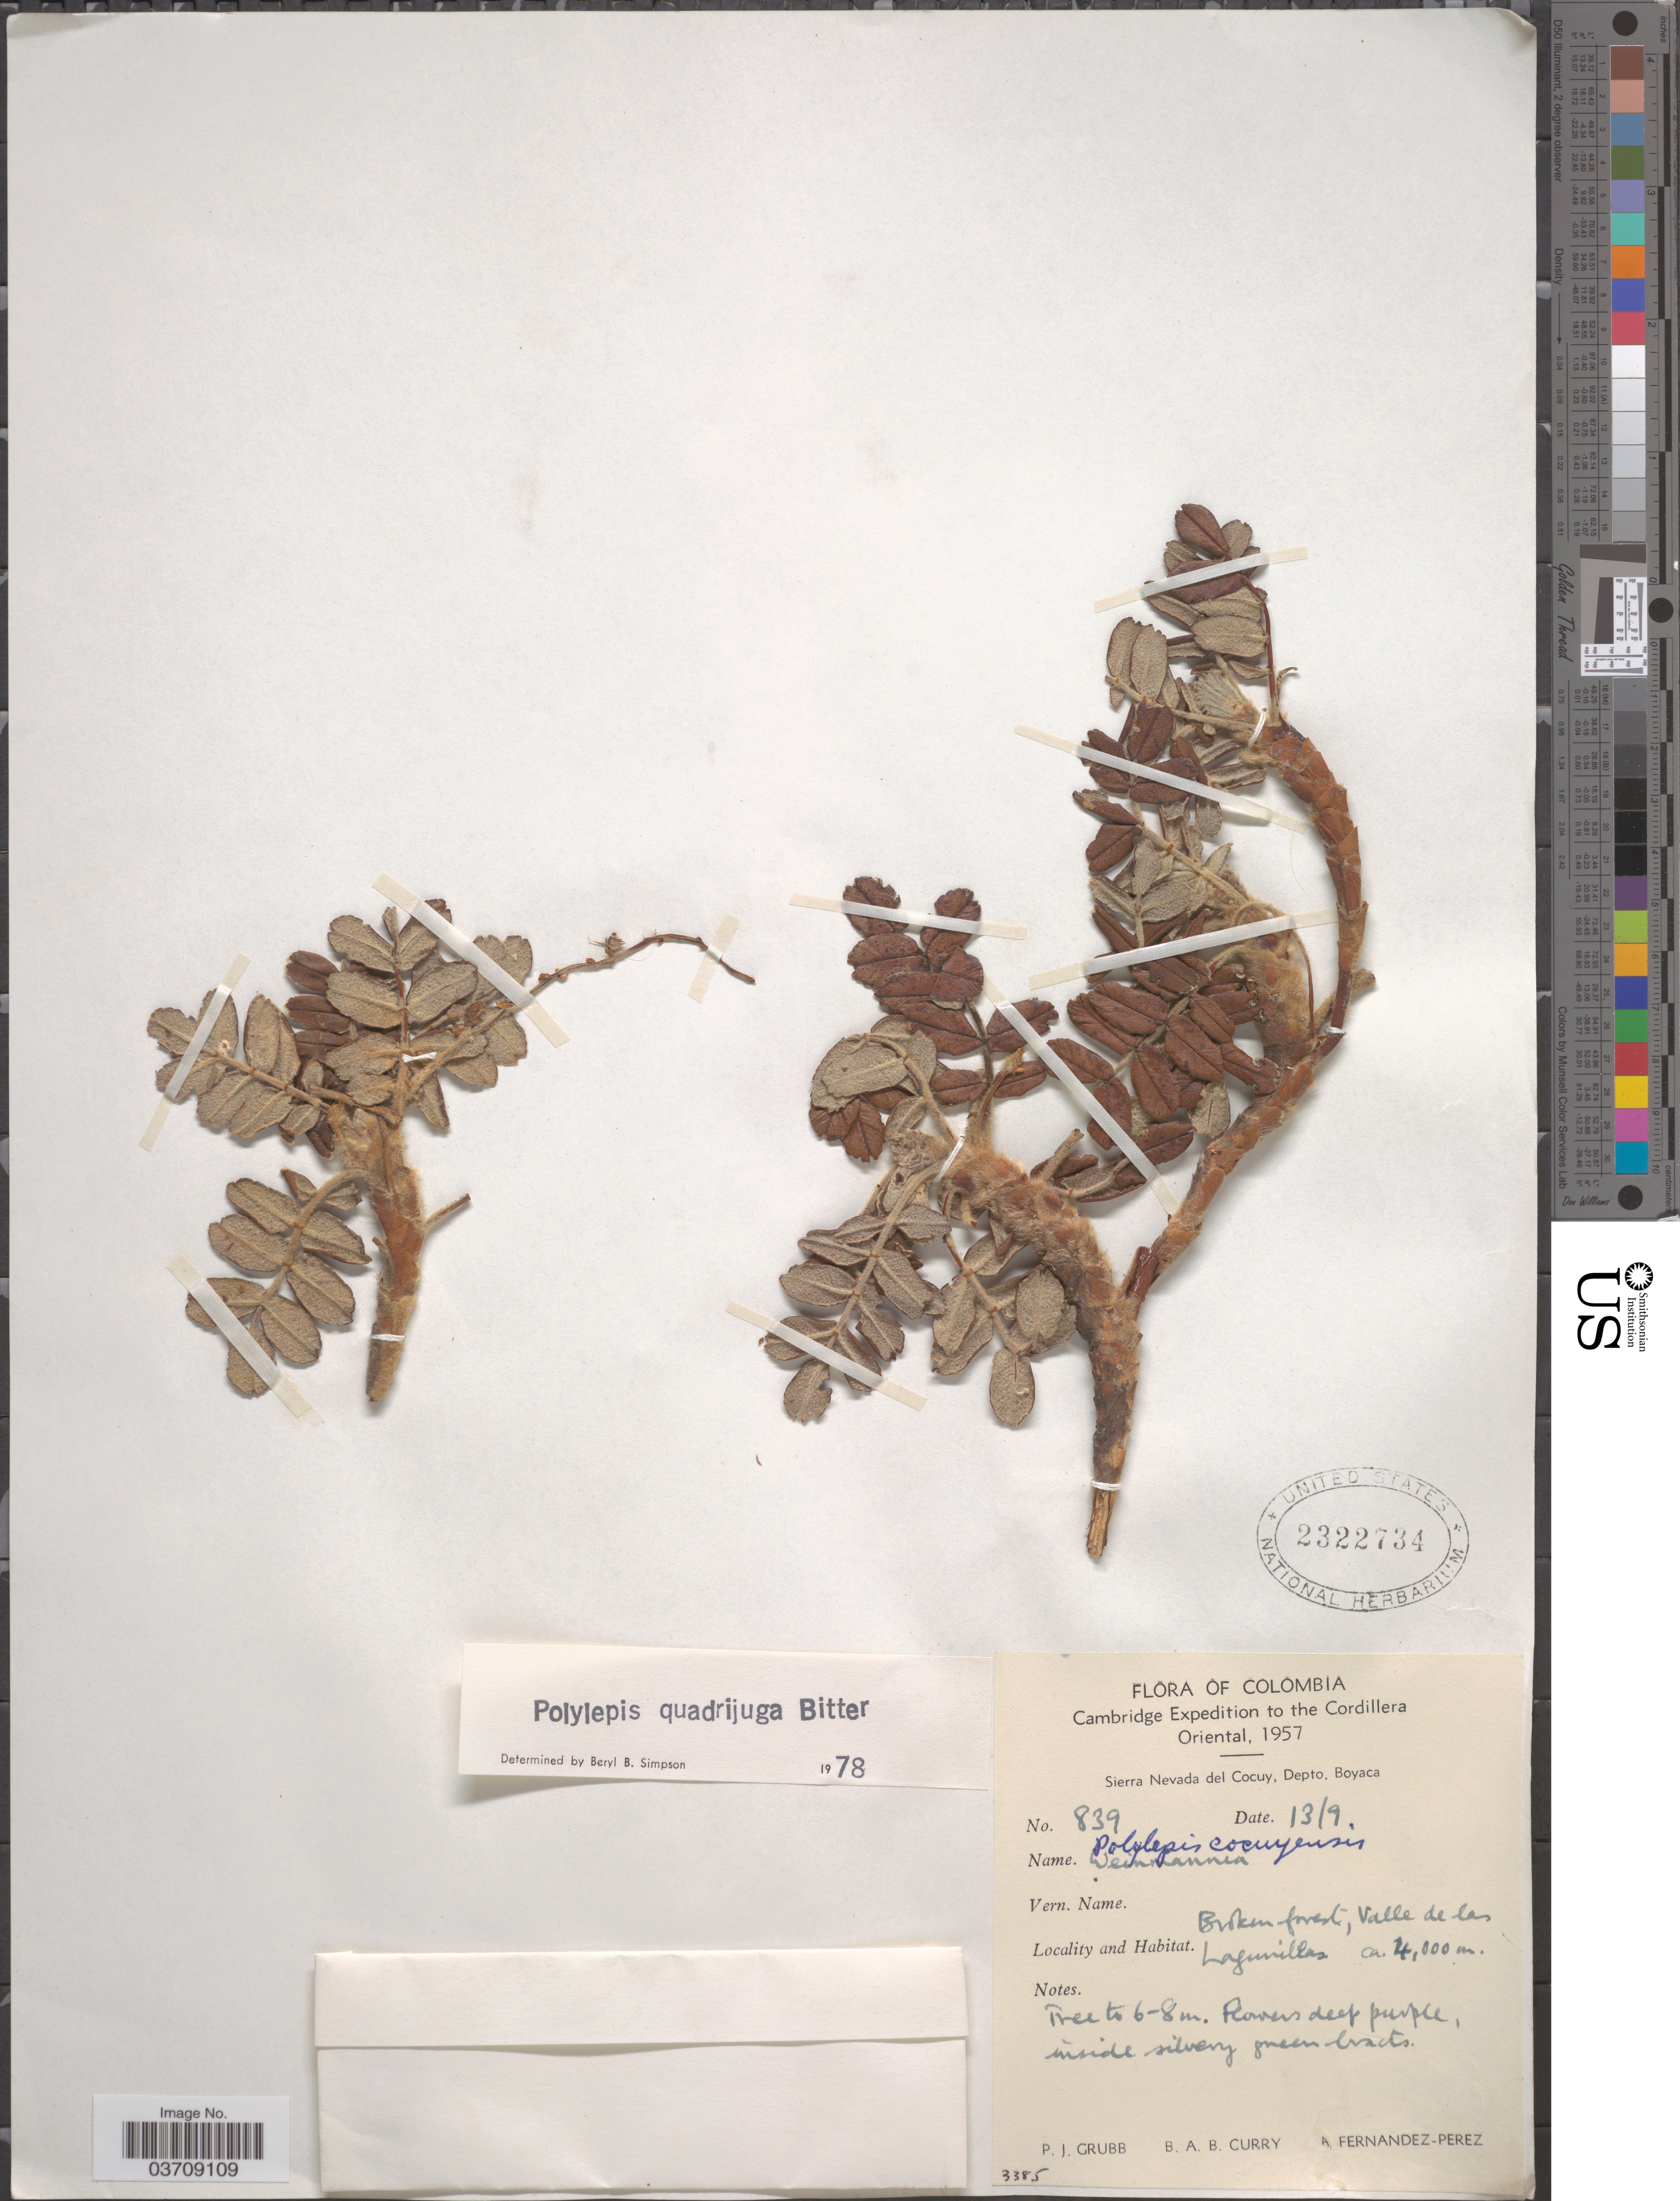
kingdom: Plantae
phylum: Tracheophyta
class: Magnoliopsida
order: Rosales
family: Rosaceae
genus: Polylepis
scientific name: Polylepis quadrijuga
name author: Bitter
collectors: P. J. Grubb, B. A. B. Curry & A. Fernández-Pérez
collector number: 839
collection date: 1957-09-13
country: Colombia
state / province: Boyacá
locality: The Cordillera Oriental. Sierra Nevada del Cocuy, Depto. Boyaca. Broken forest, Valle de las Lagunillos.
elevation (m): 4000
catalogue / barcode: US 2322734